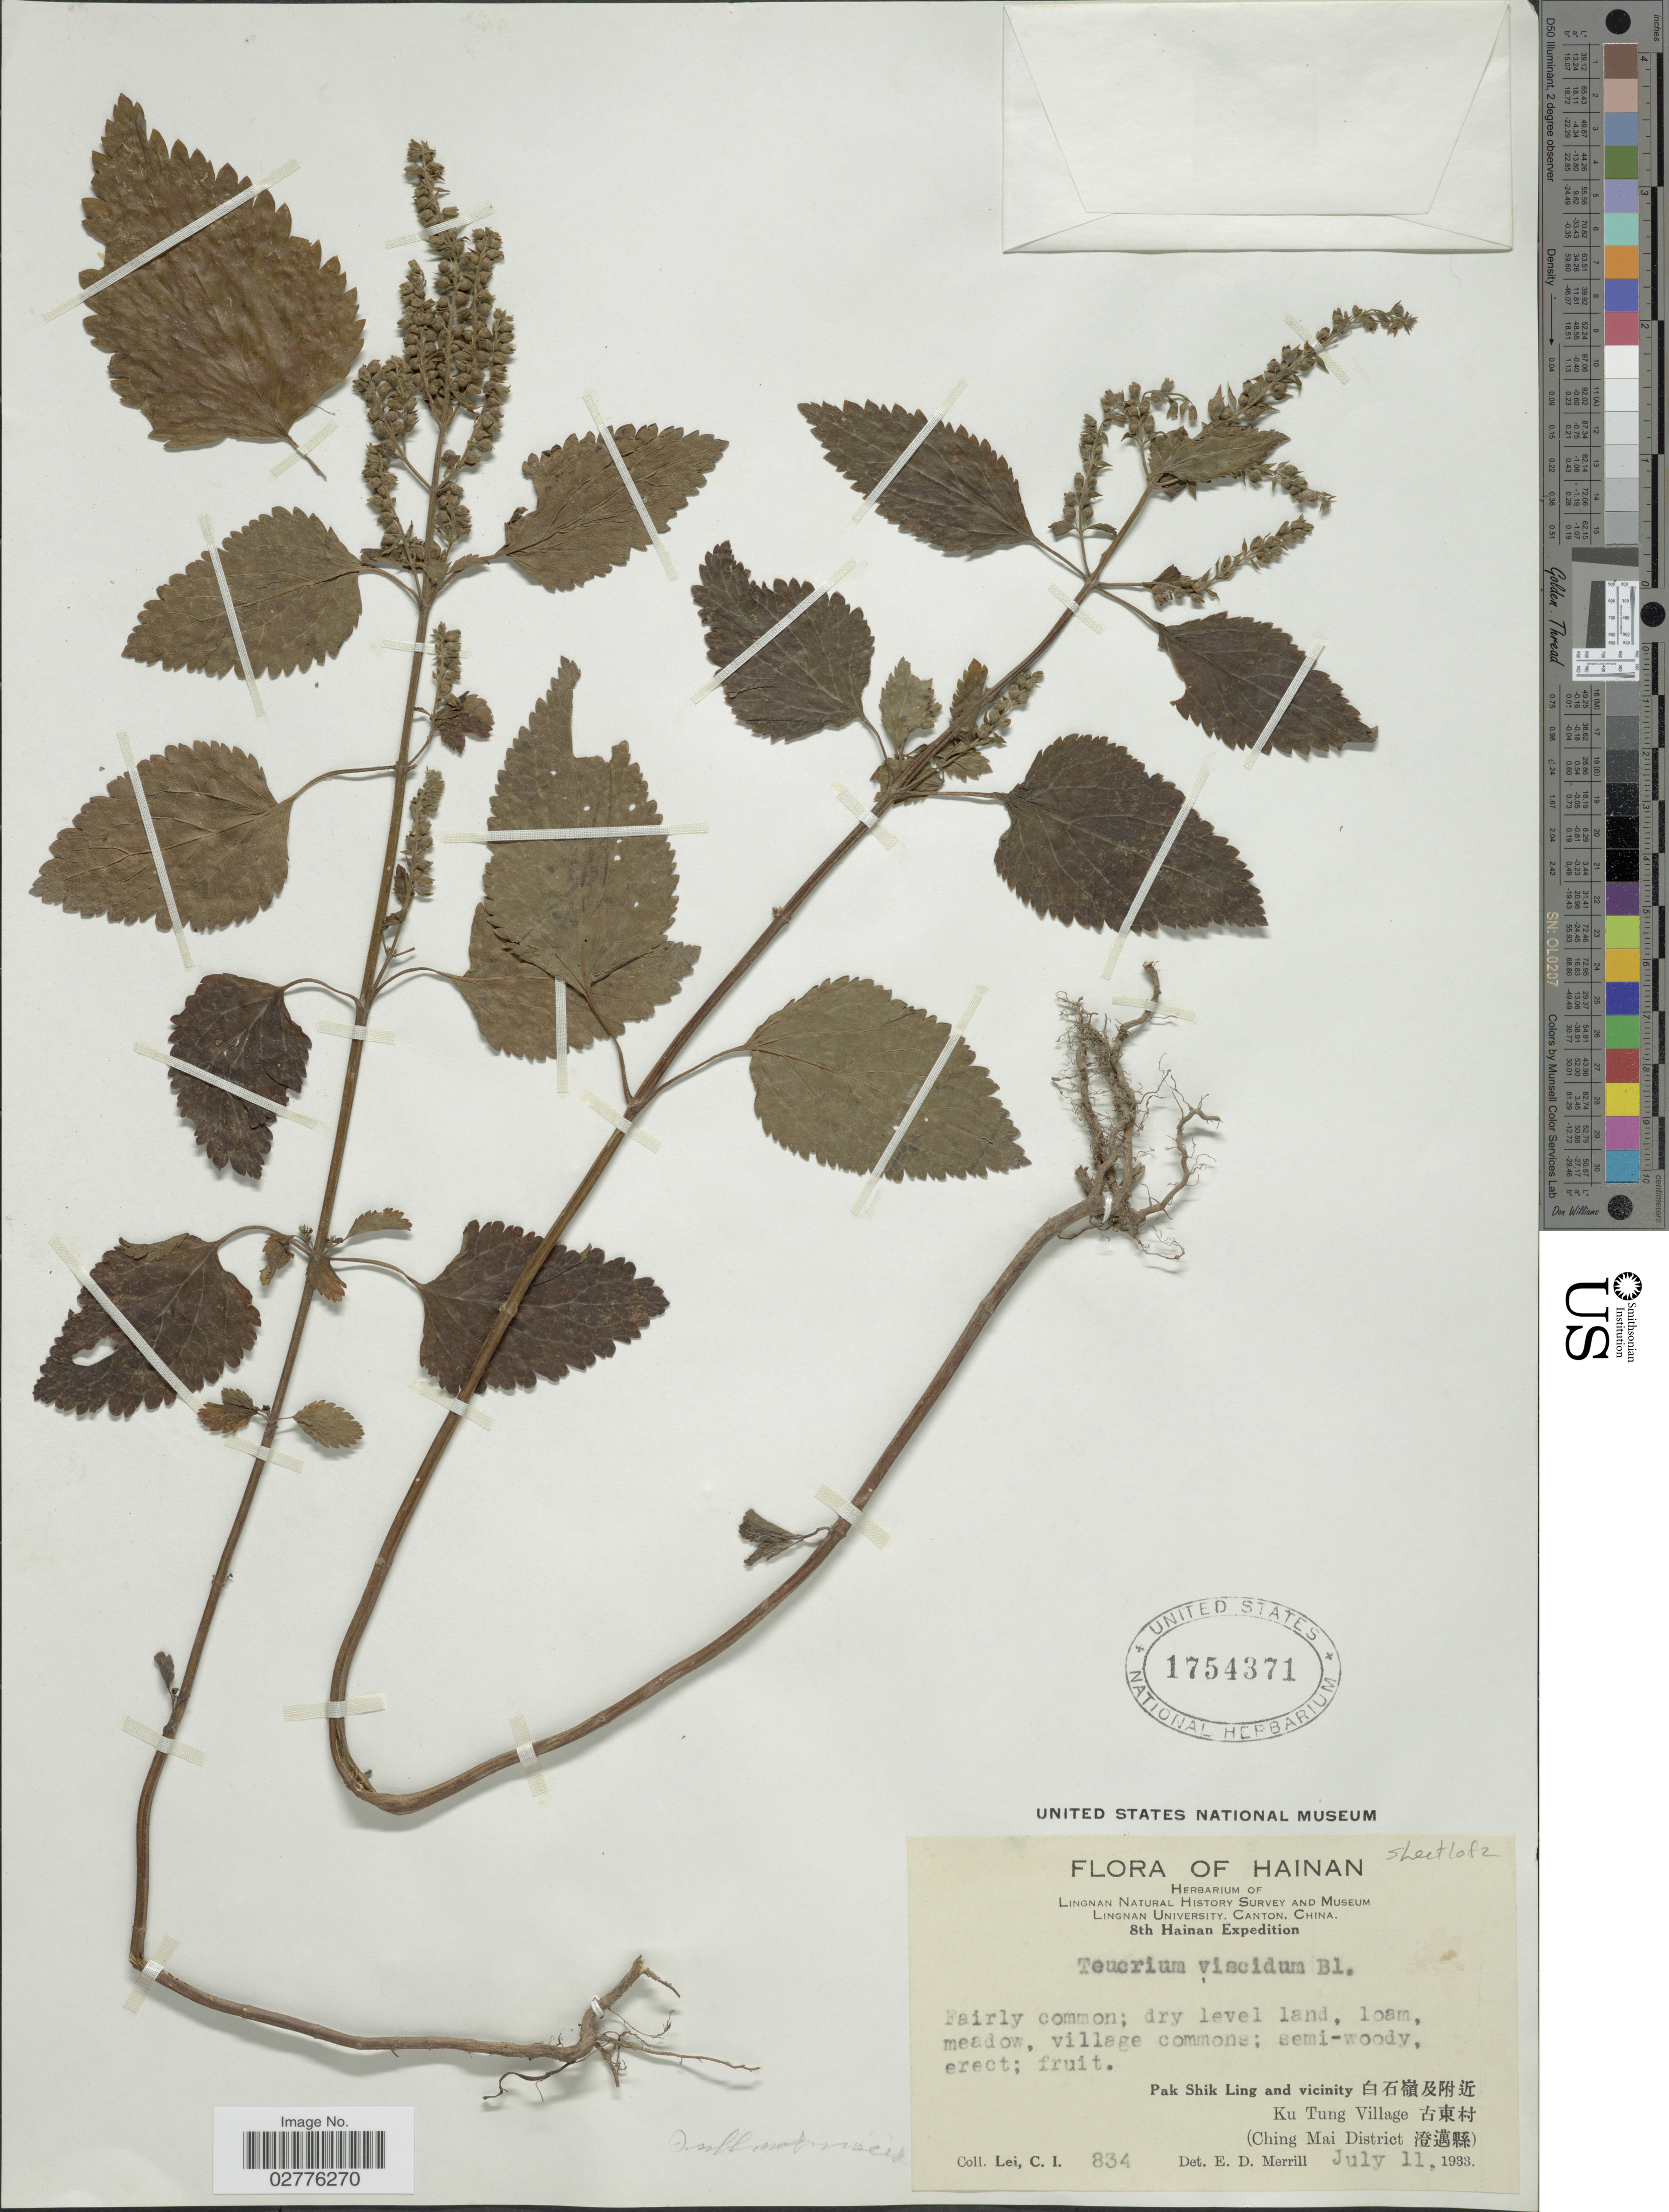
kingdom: Plantae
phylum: Tracheophyta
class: Magnoliopsida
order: Lamiales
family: Lamiaceae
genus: Teucrium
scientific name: Teucrium viscidum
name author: Blume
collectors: C. I. Lei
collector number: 834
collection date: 1933-07-11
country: China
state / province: Hainan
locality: Pak Shik Ling and vicinity, Ku Tung Village (Ching Mai District).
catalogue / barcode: US 1754371